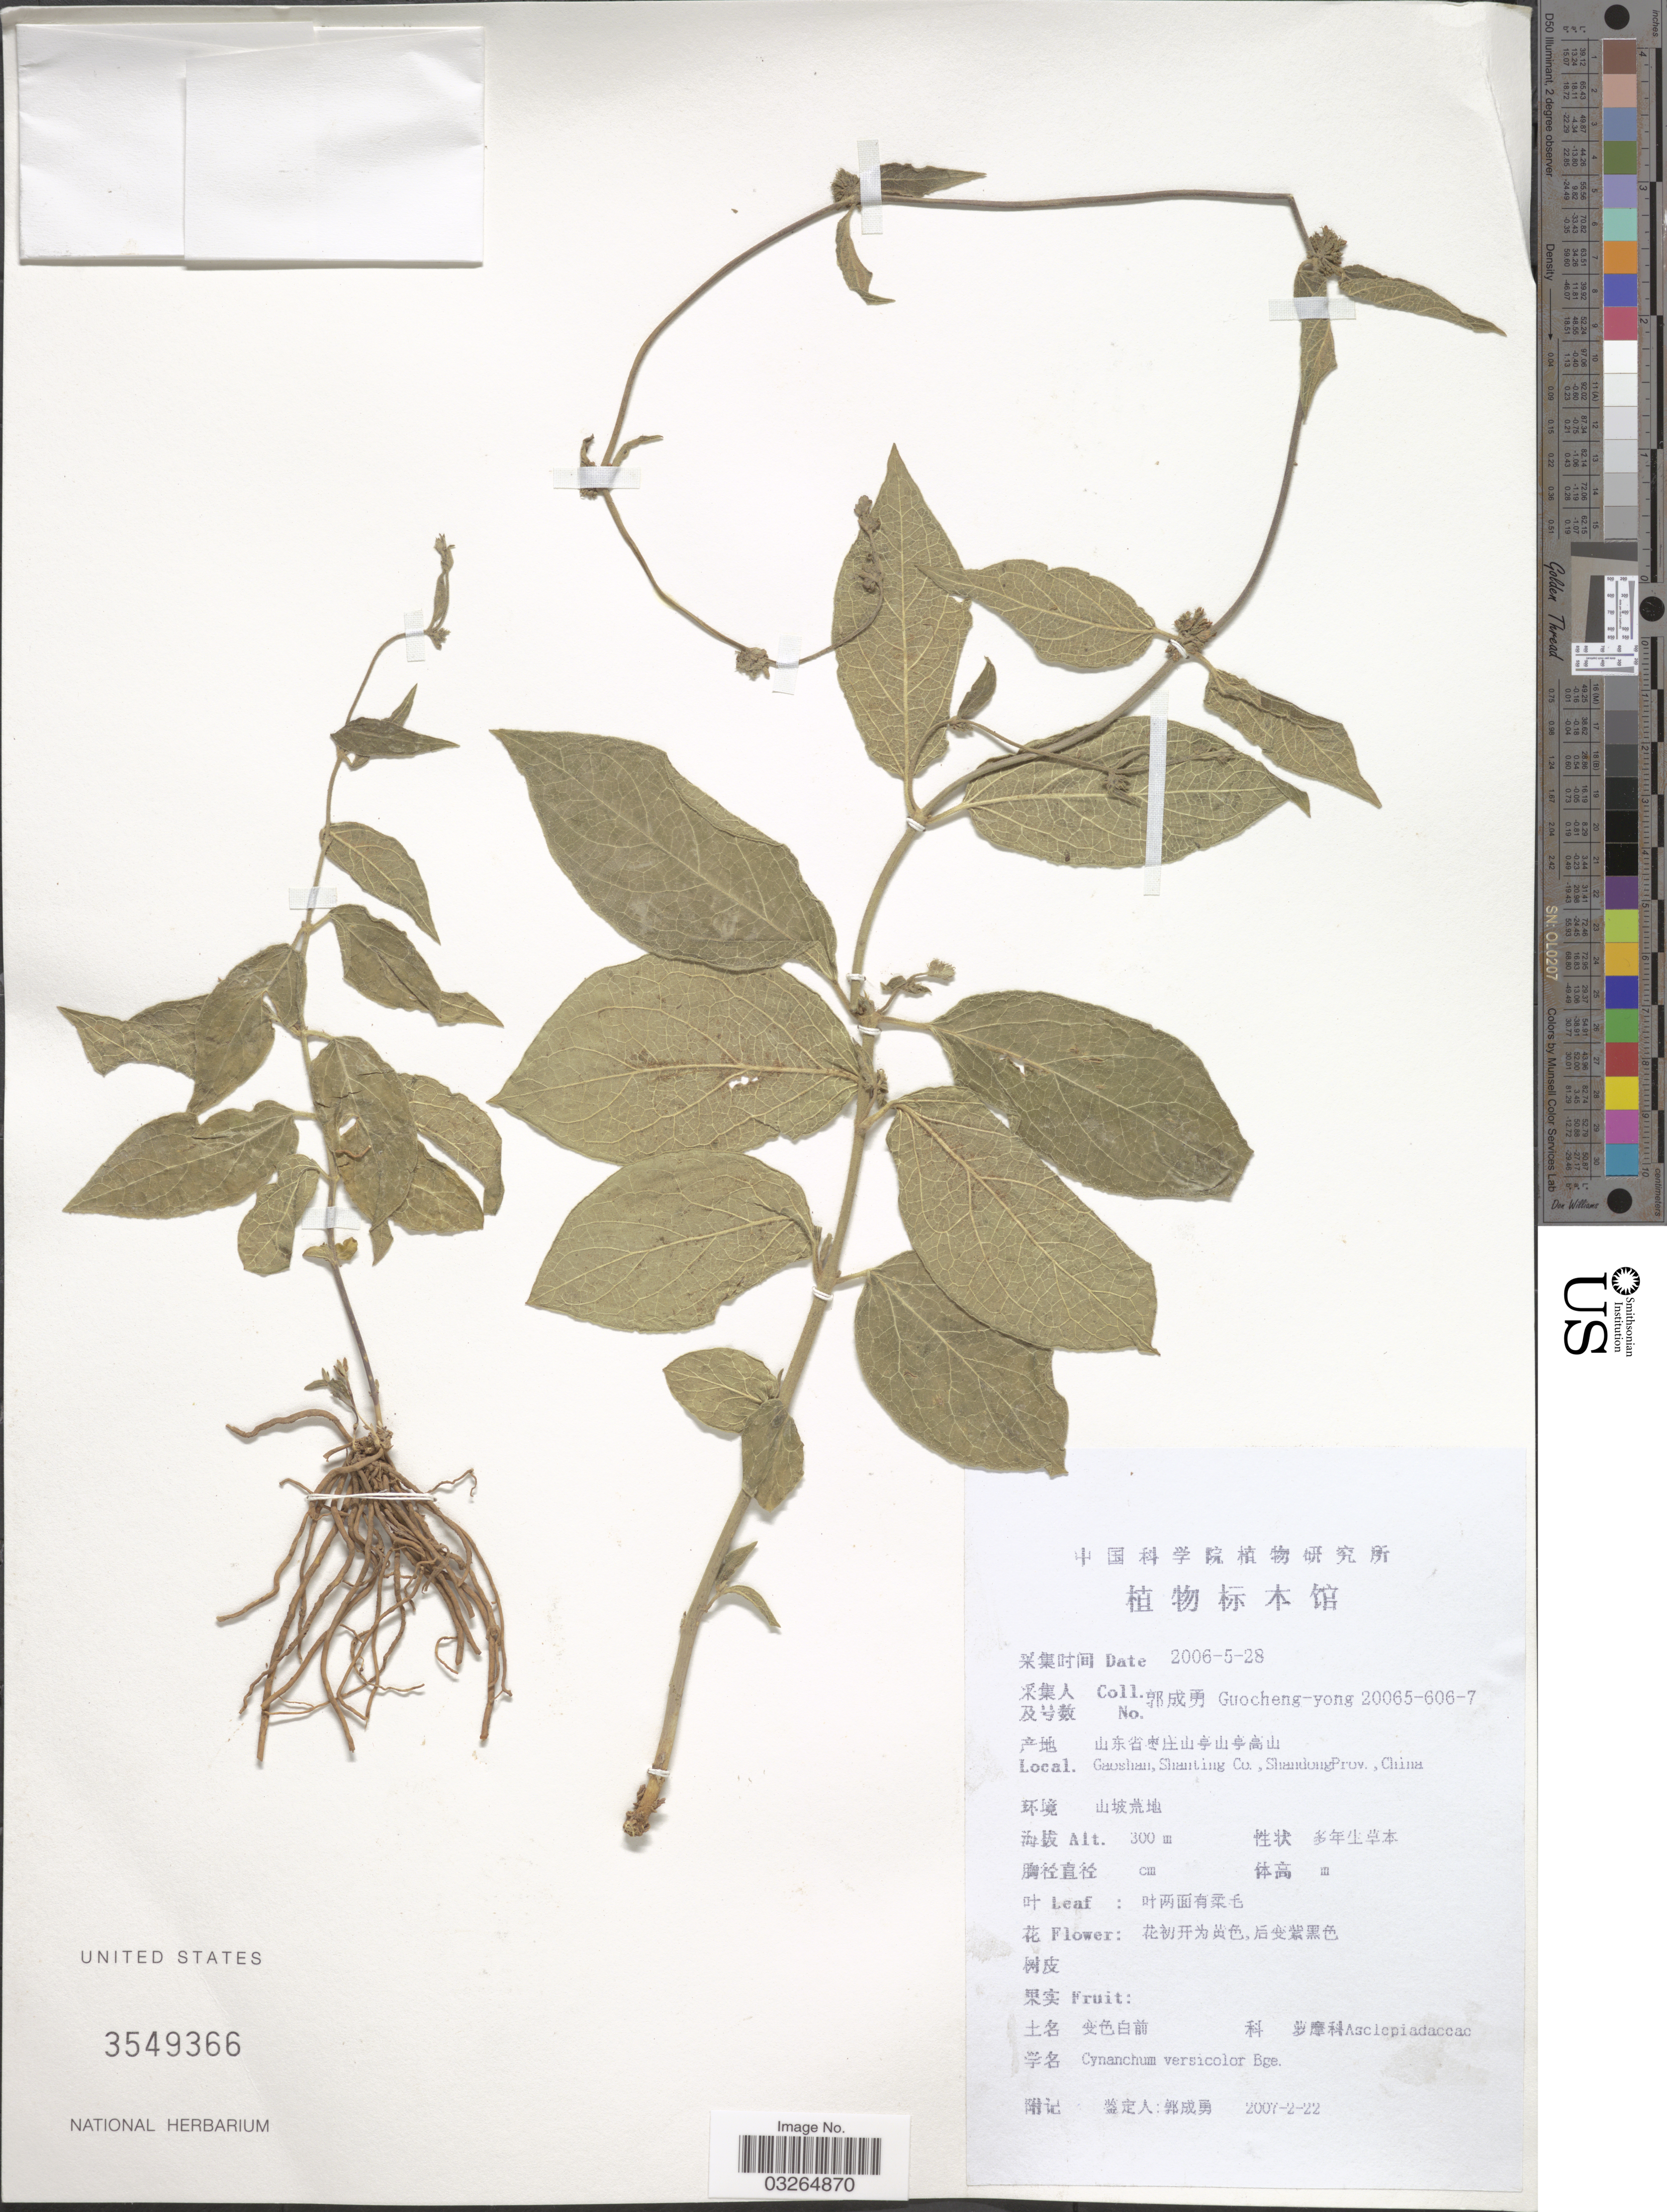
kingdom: Plantae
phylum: Tracheophyta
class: Magnoliopsida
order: Gentianales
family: Apocynaceae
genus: Cynanchum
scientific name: Cynanchum versicolor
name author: Bunge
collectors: Guo cheng-yong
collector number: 20065-606-7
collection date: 2006-05-28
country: China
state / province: Shandong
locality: Gaoshan, Shanting Co.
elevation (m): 300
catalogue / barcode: US 3549366